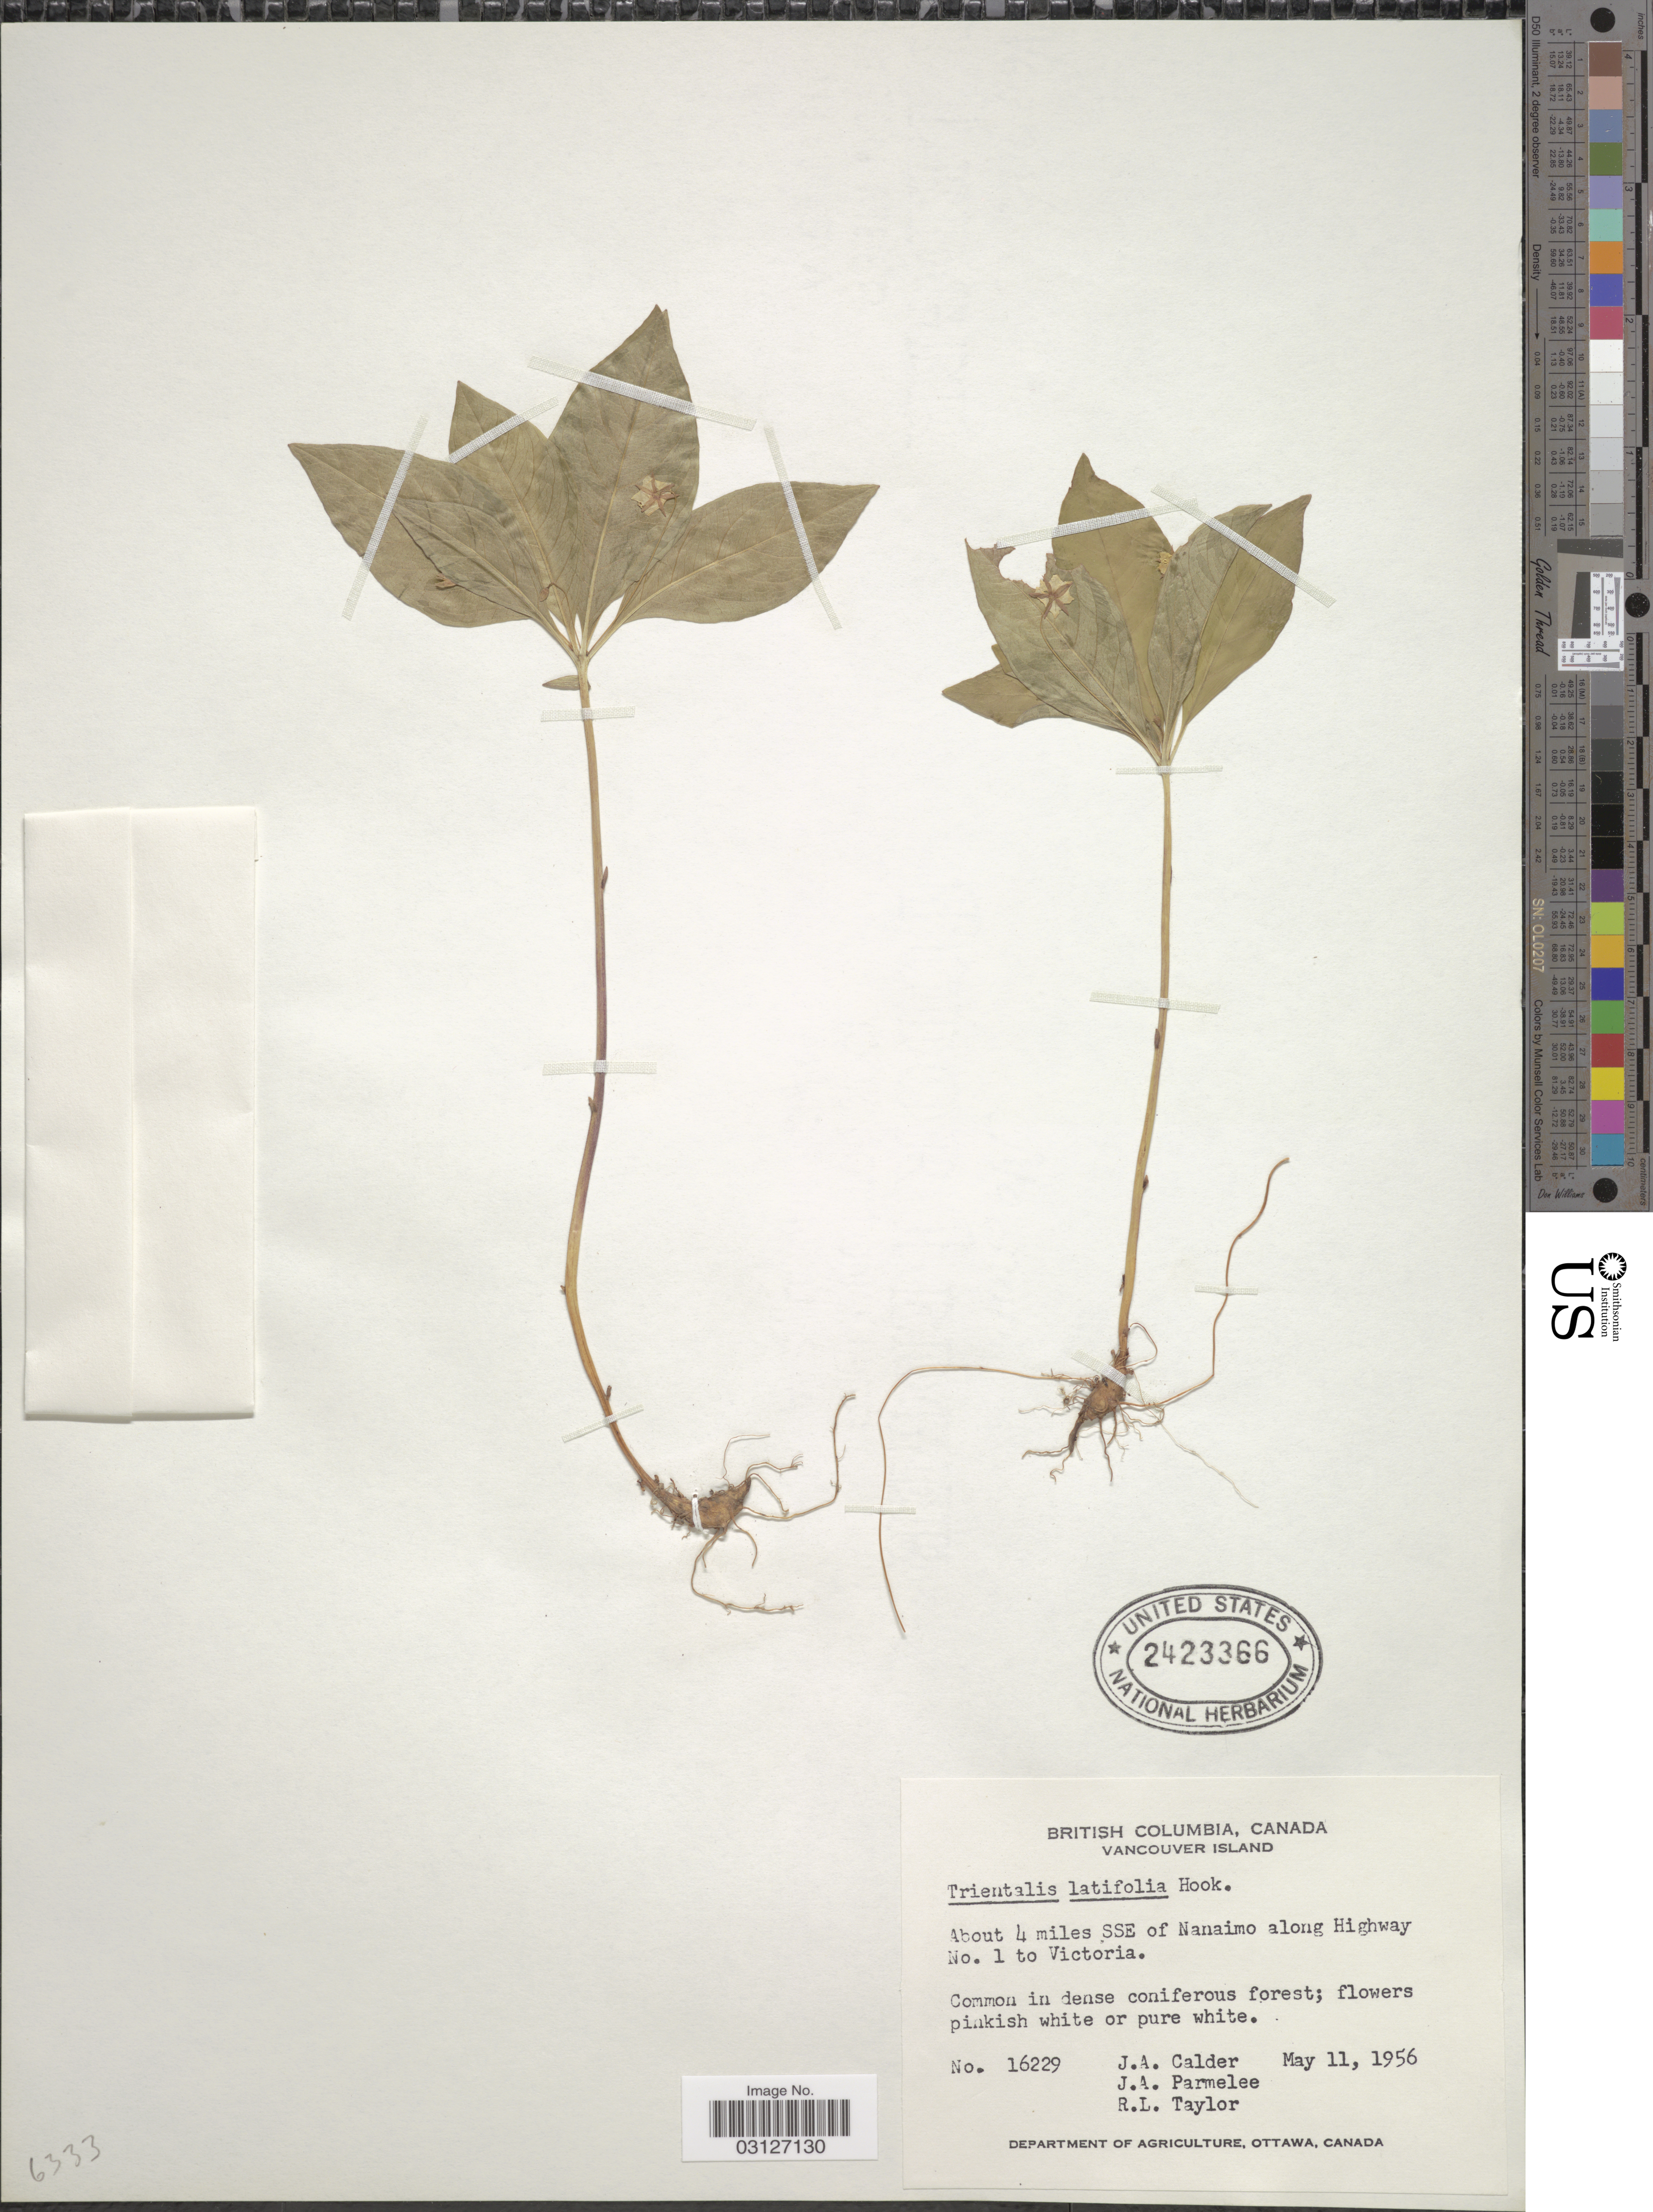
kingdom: Plantae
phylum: Tracheophyta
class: Magnoliopsida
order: Ericales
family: Primulaceae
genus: Trientalis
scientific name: Trientalis latifolia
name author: Hook.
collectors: J. A. Calder, J. A. Parmelee & R. Taylor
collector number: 16229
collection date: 1956-05-11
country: Canada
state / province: British Columbia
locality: Vancouver Island, About 4 miles SSE of Nanaimo along Highway No. 1 to Victoria.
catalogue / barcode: US 2423366